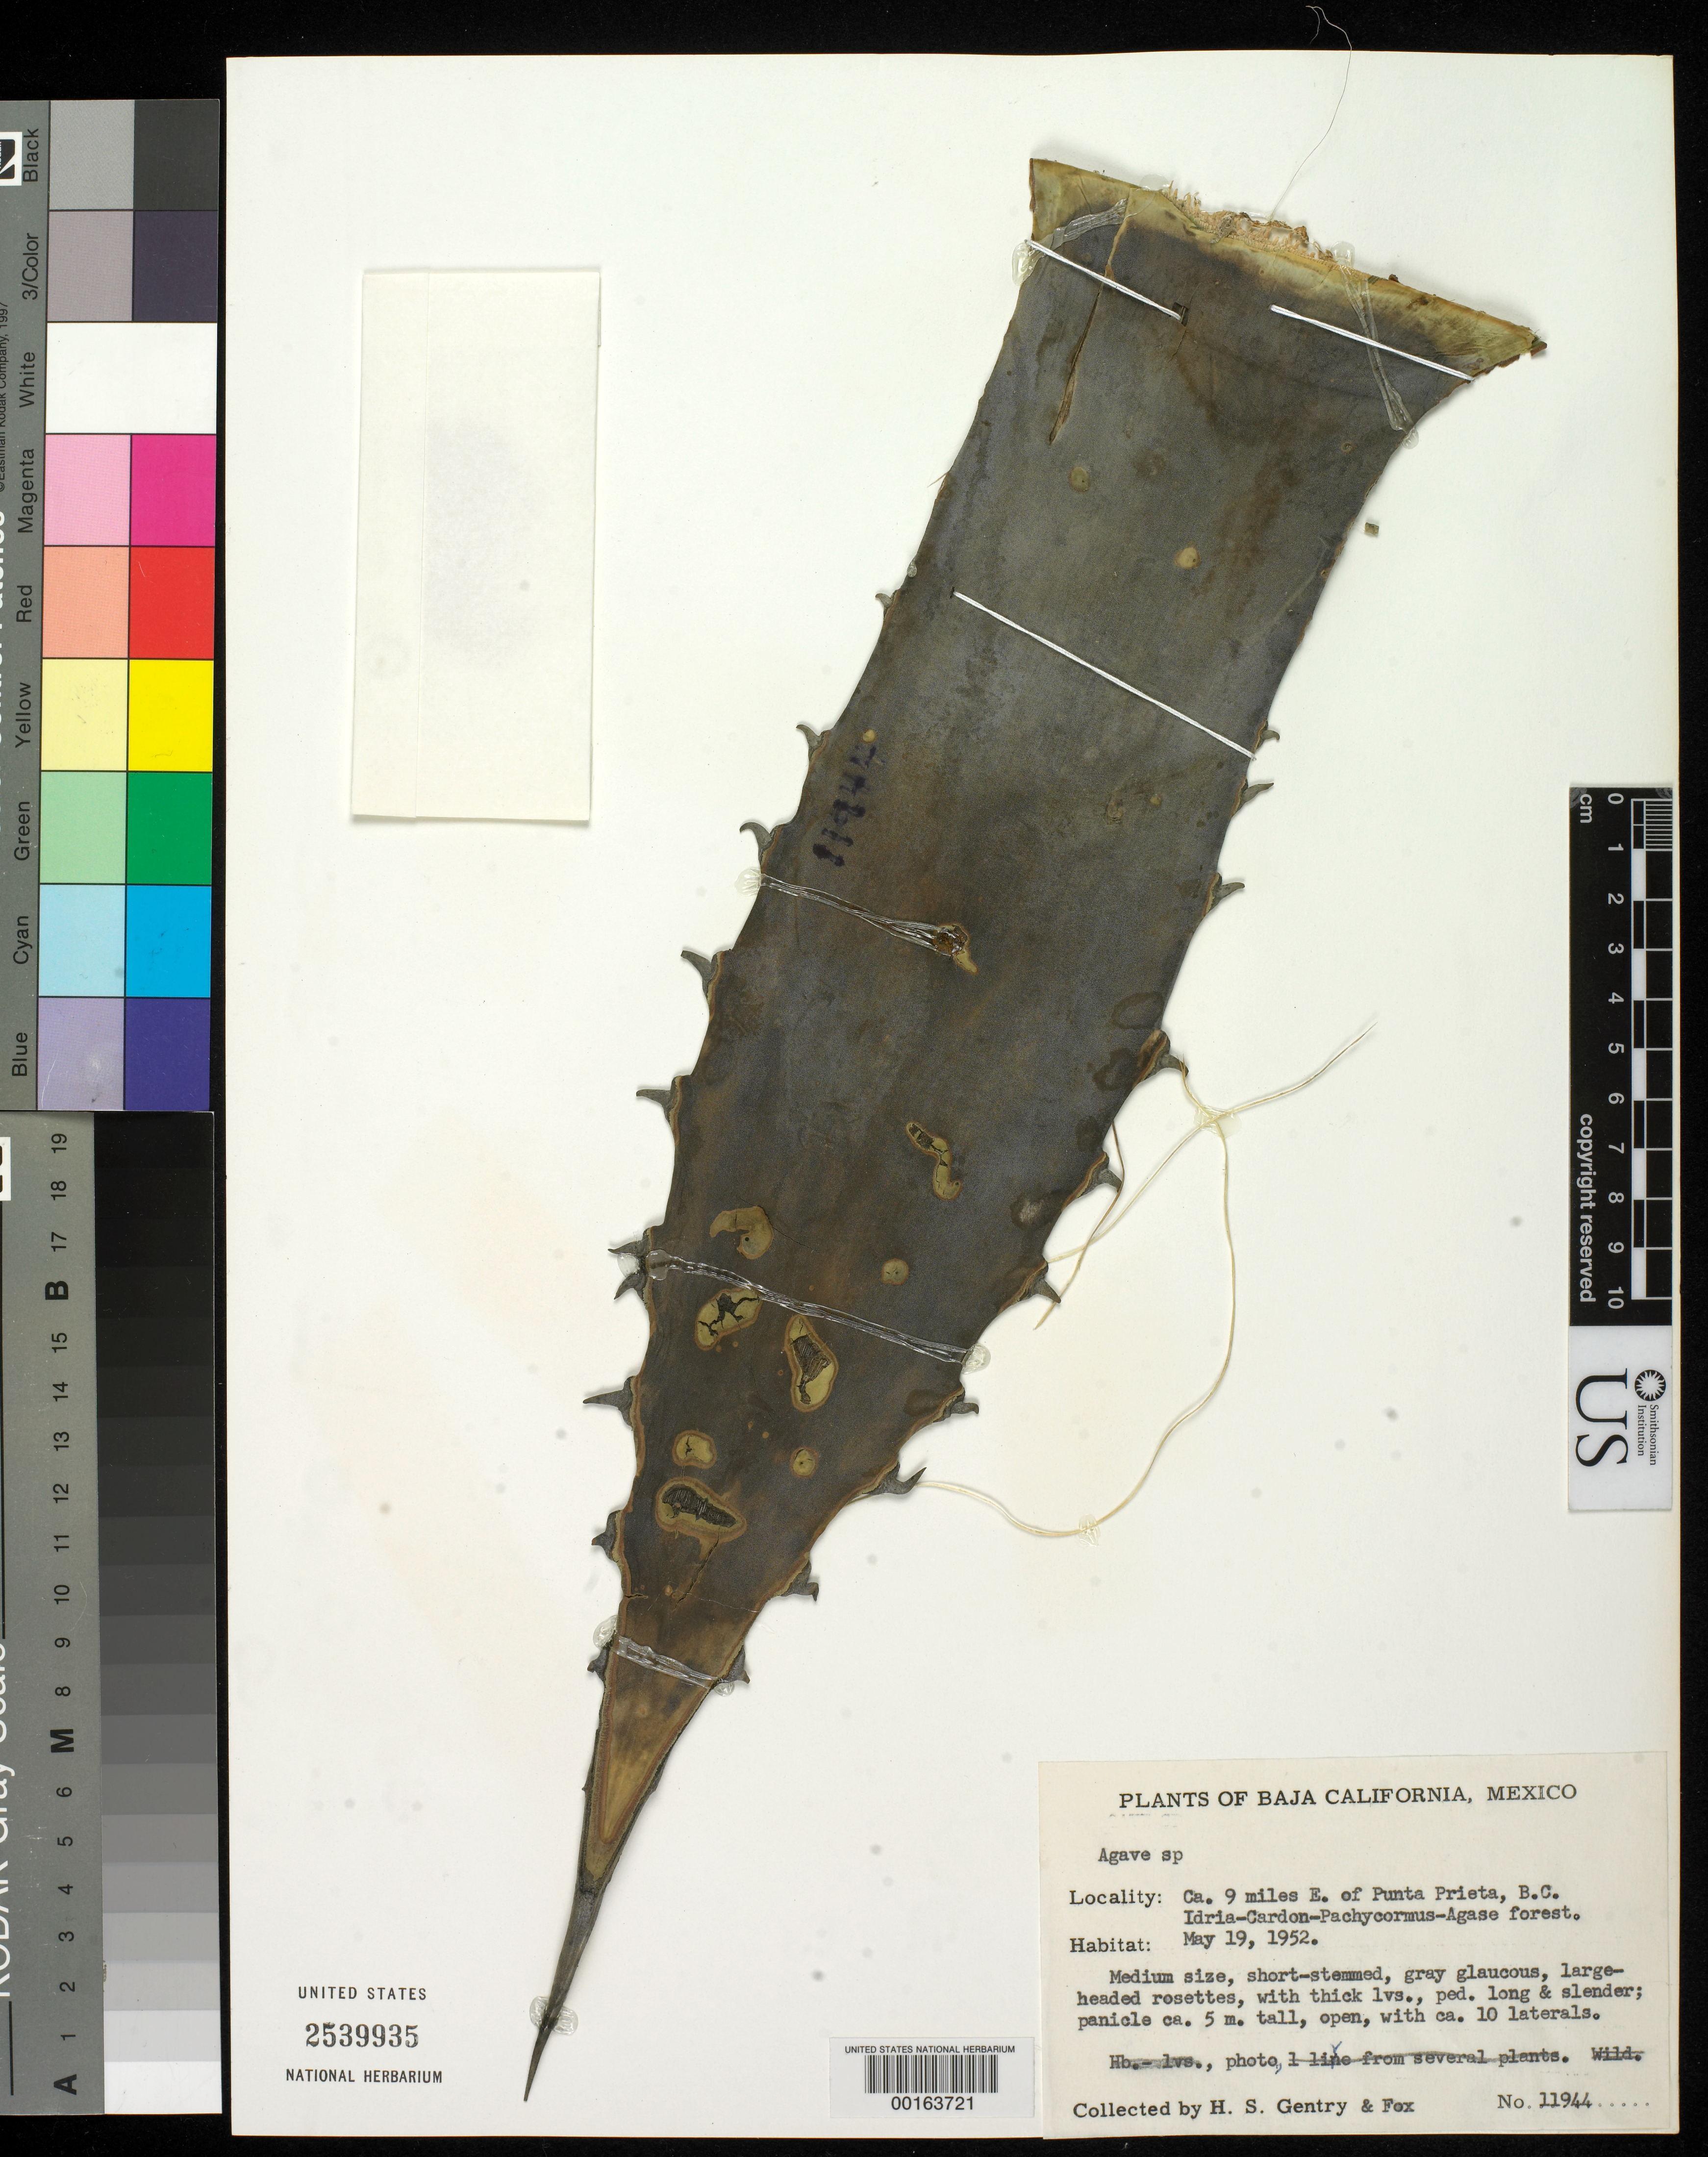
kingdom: Plantae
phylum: Tracheophyta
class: Liliopsida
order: Asparagales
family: Asparagaceae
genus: Agave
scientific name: Agave sp.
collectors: H. S. Gentry & W. B. Fox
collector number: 11944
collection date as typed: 19 May 1952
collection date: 1952-05-19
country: Mexico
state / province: Baja California Norte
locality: Ca 9 mi E of Punta Prieta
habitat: Forest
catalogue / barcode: US 2539935